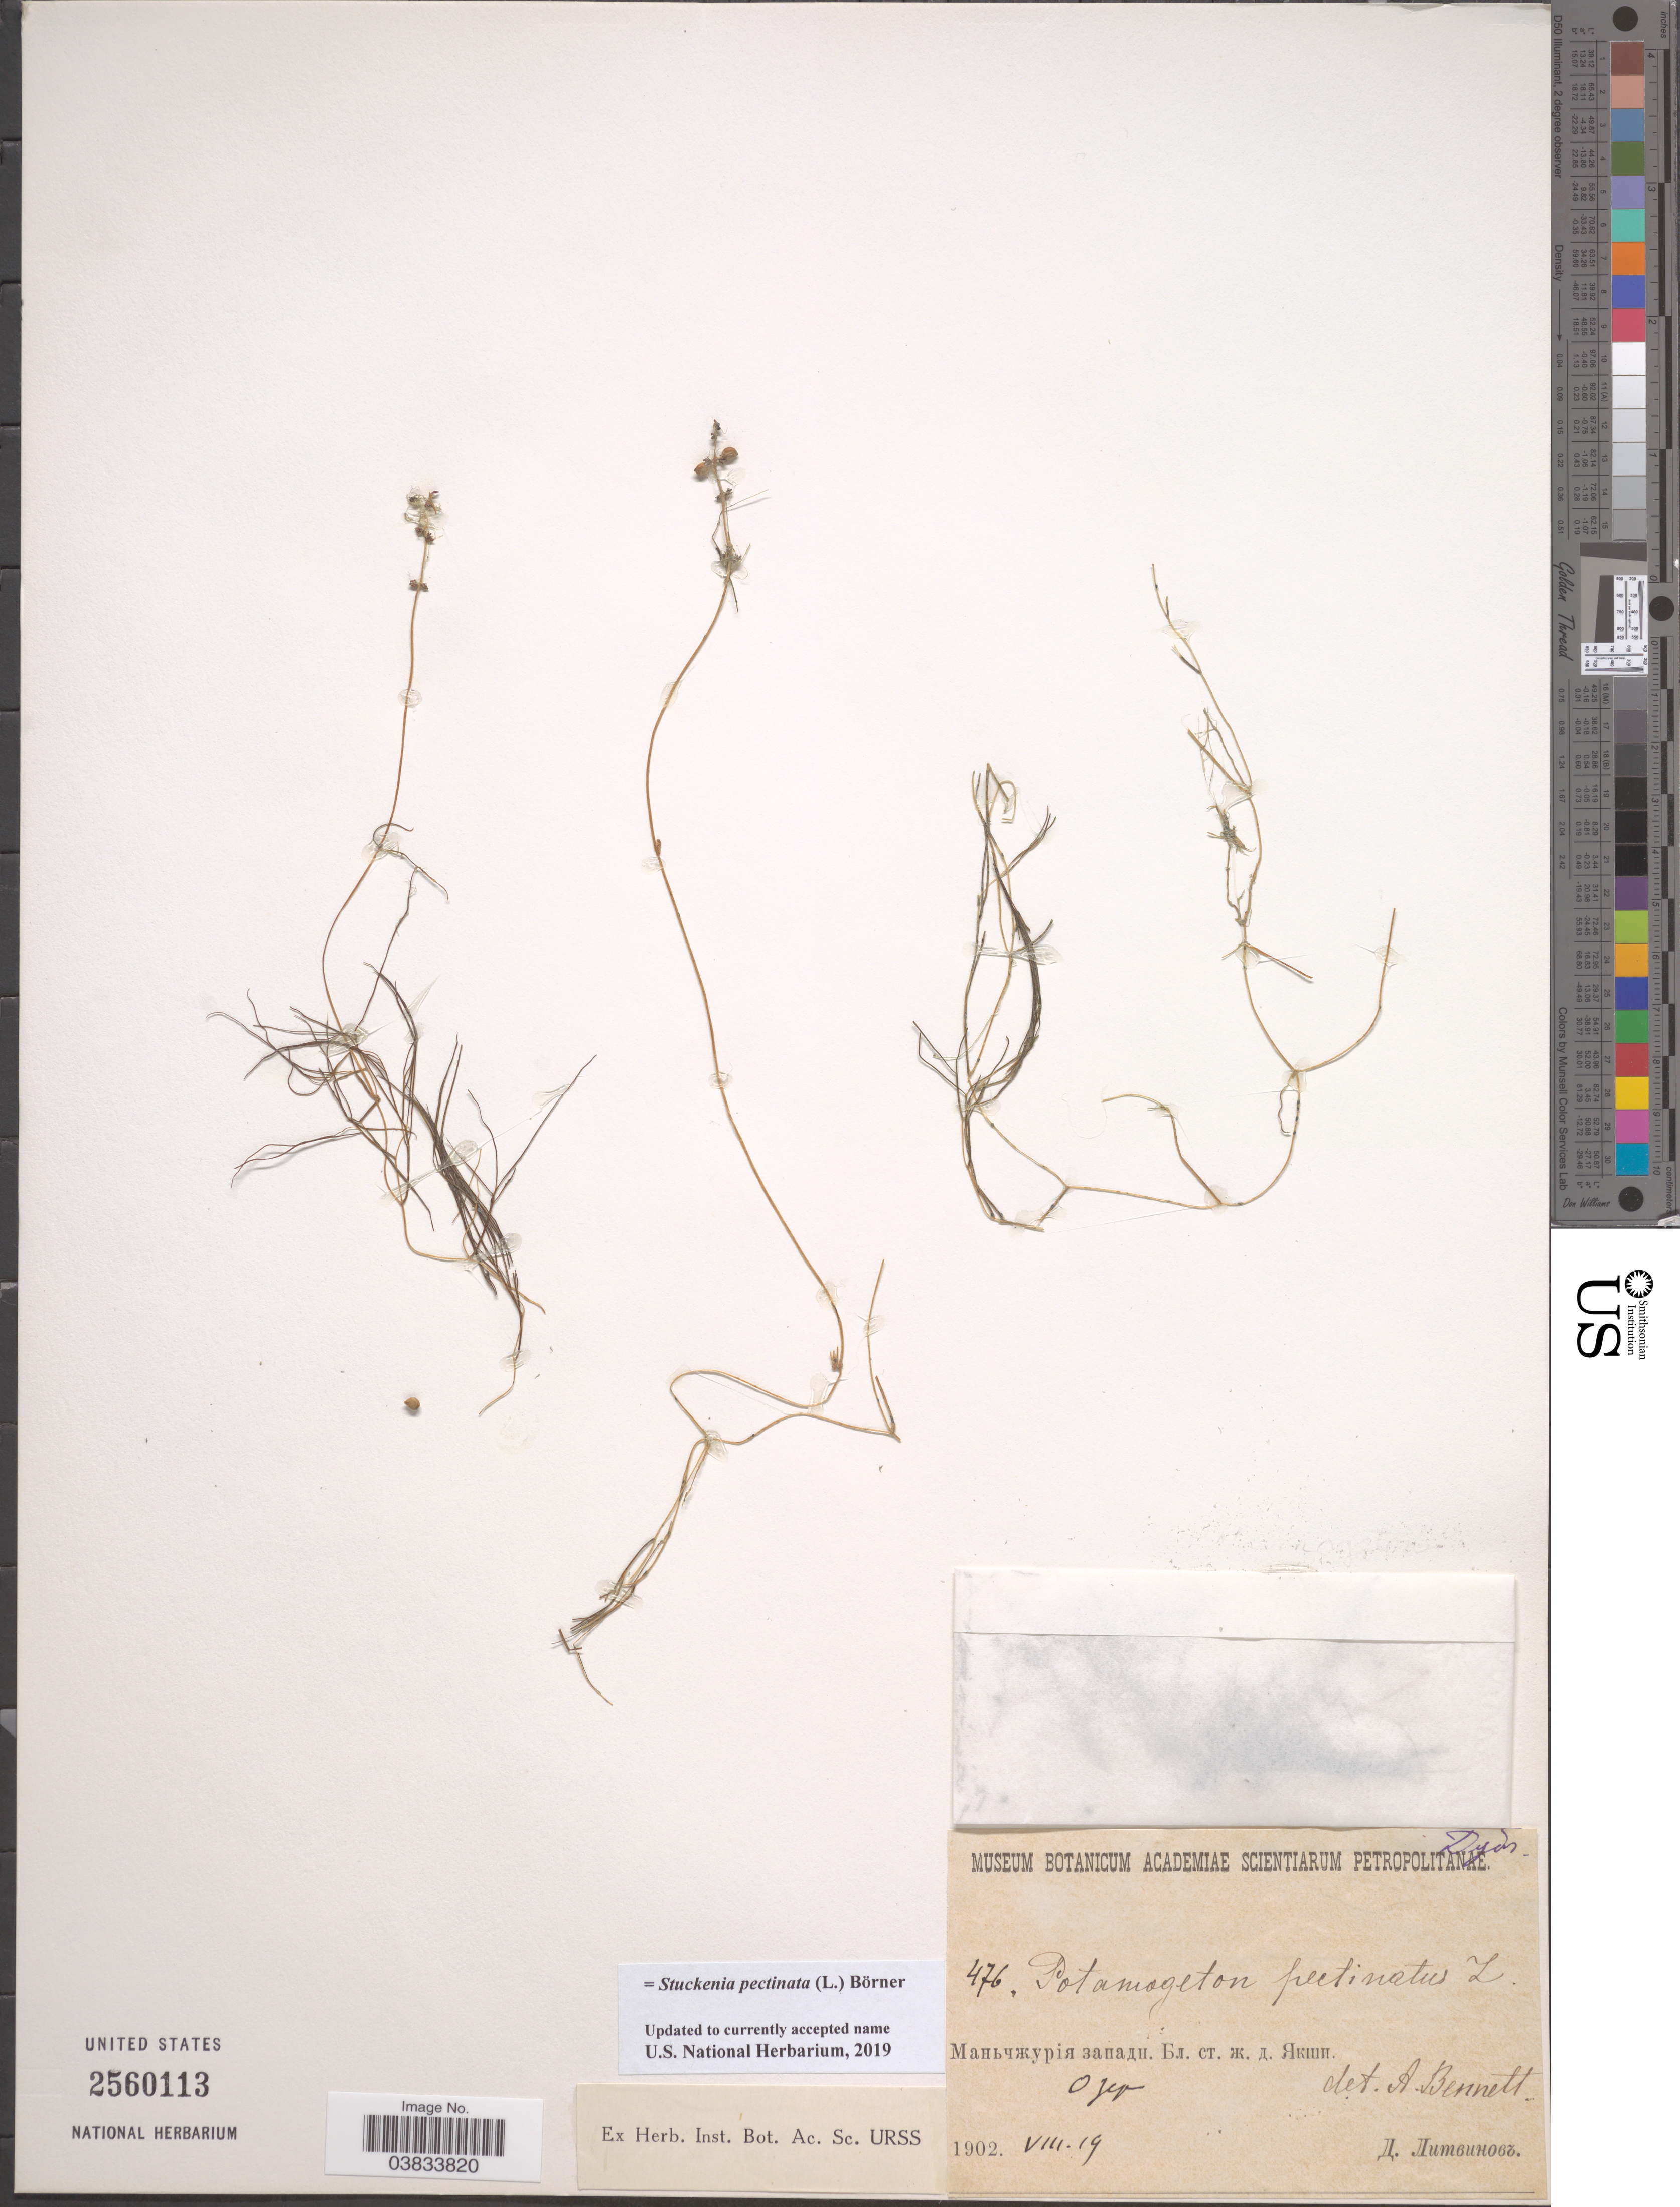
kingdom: Plantae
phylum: Tracheophyta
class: Liliopsida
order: Alismatales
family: Potamogetonaceae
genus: Stuckenia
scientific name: Stuckenia pectinata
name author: (L.) Börner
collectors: X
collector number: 476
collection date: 1902-08-19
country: China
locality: Near railroad station Yakshy, Manchuria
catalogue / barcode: US 2560113